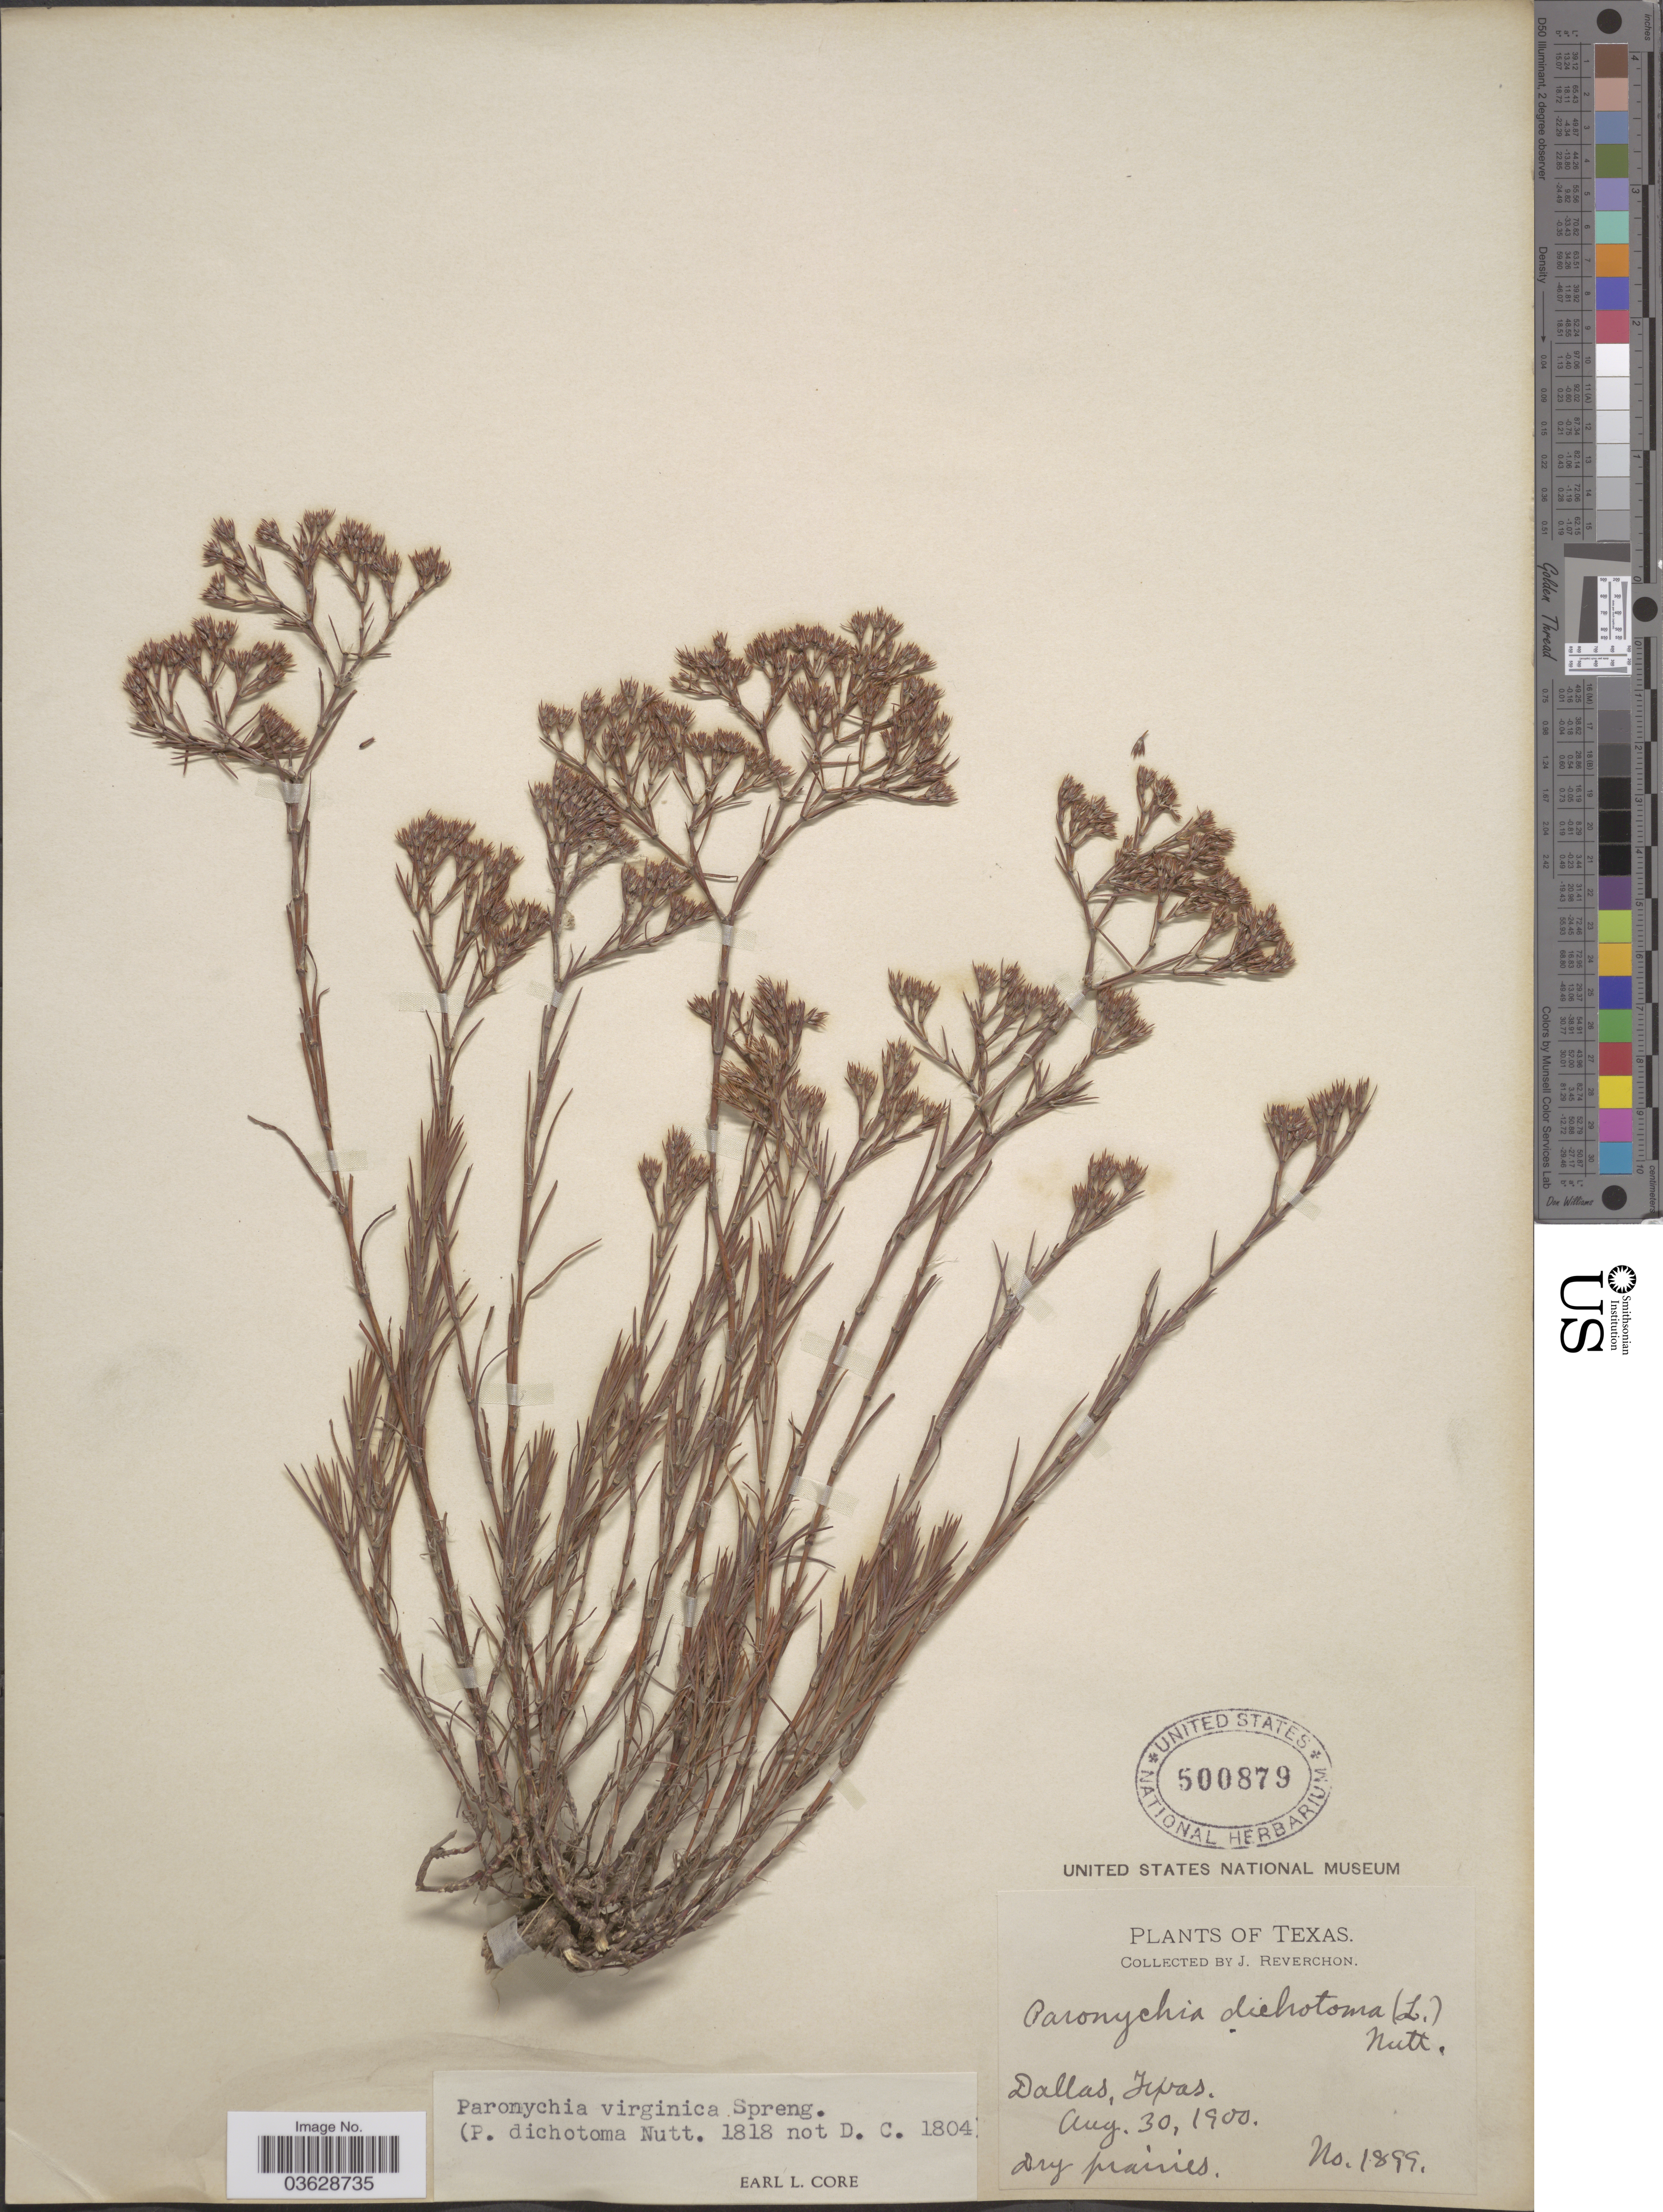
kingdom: Plantae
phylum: Tracheophyta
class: Magnoliopsida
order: Caryophyllales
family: Caryophyllaceae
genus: Paronychia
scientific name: Paronychia virginica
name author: Spreng.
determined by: Core, E. L.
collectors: J. Reverchon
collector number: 1899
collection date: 1900-08-30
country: United States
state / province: Texas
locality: Dallas.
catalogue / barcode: US 500879